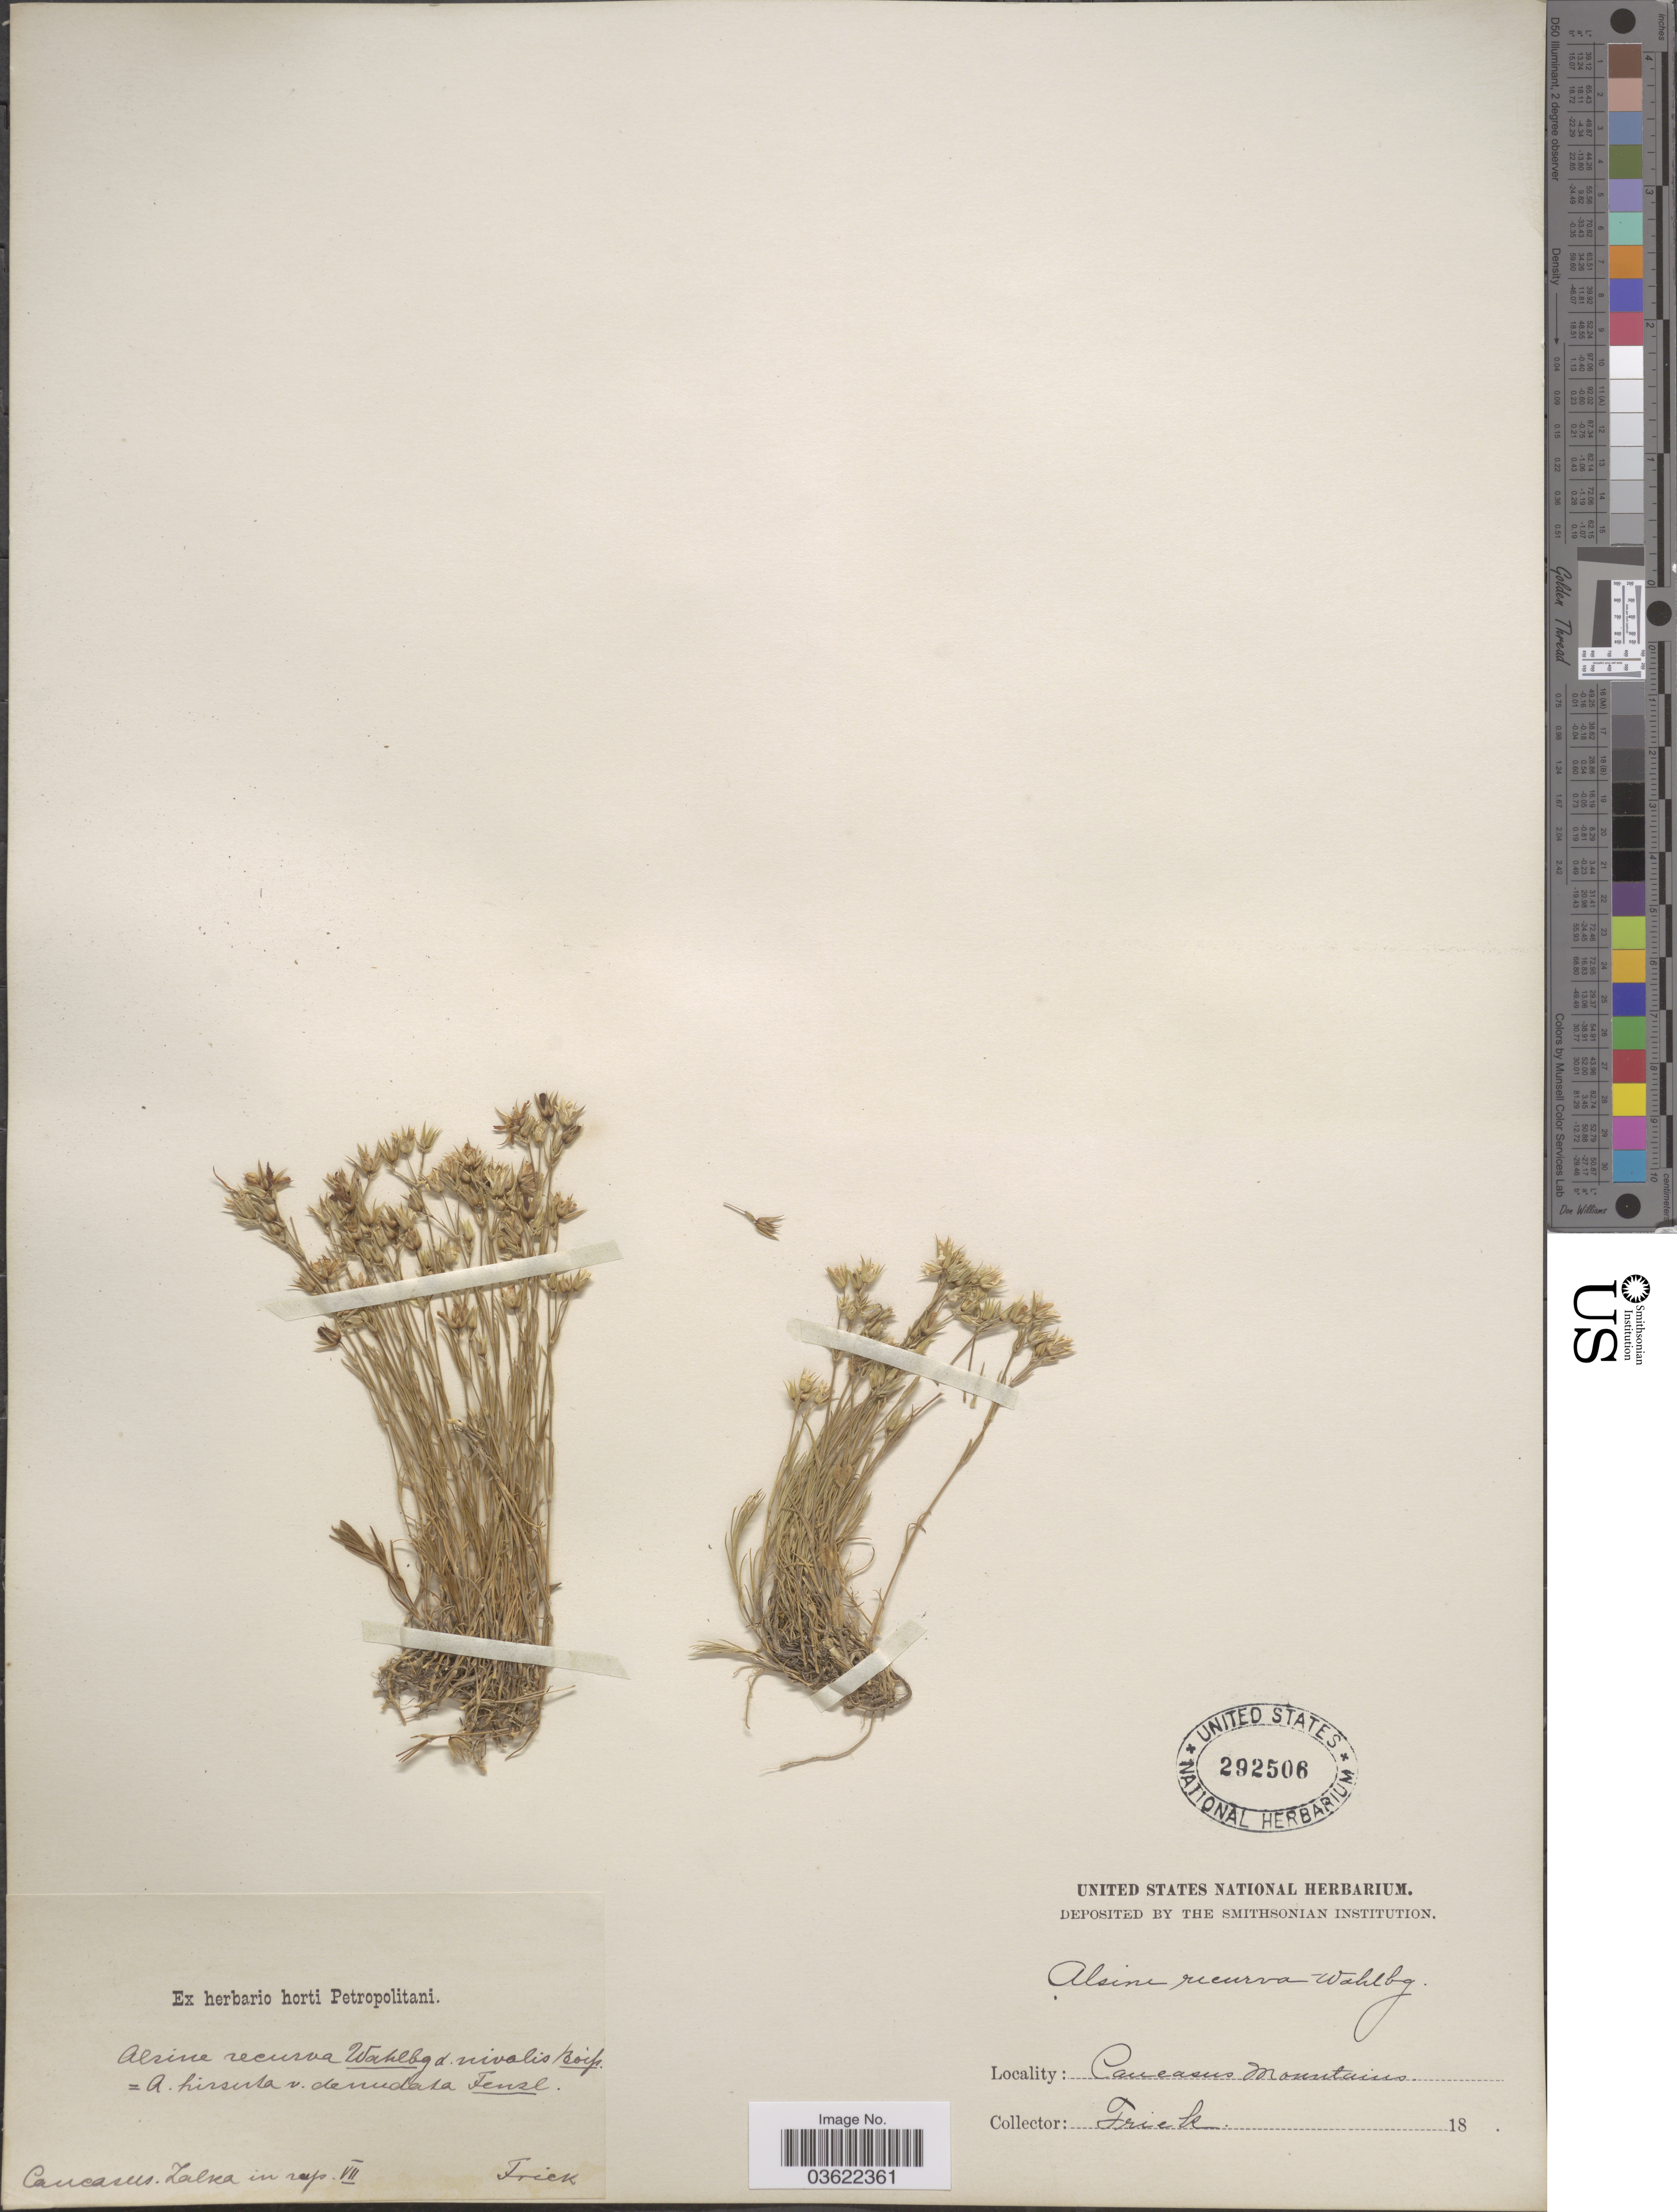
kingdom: Plantae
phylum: Tracheophyta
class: Magnoliopsida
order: Caryophyllales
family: Caryophyllaceae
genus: Arenaria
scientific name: Arenaria recurva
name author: All.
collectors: Frick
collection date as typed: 18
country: Georgia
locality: Caucasus Mountains. Zalka in rup.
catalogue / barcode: US 292506